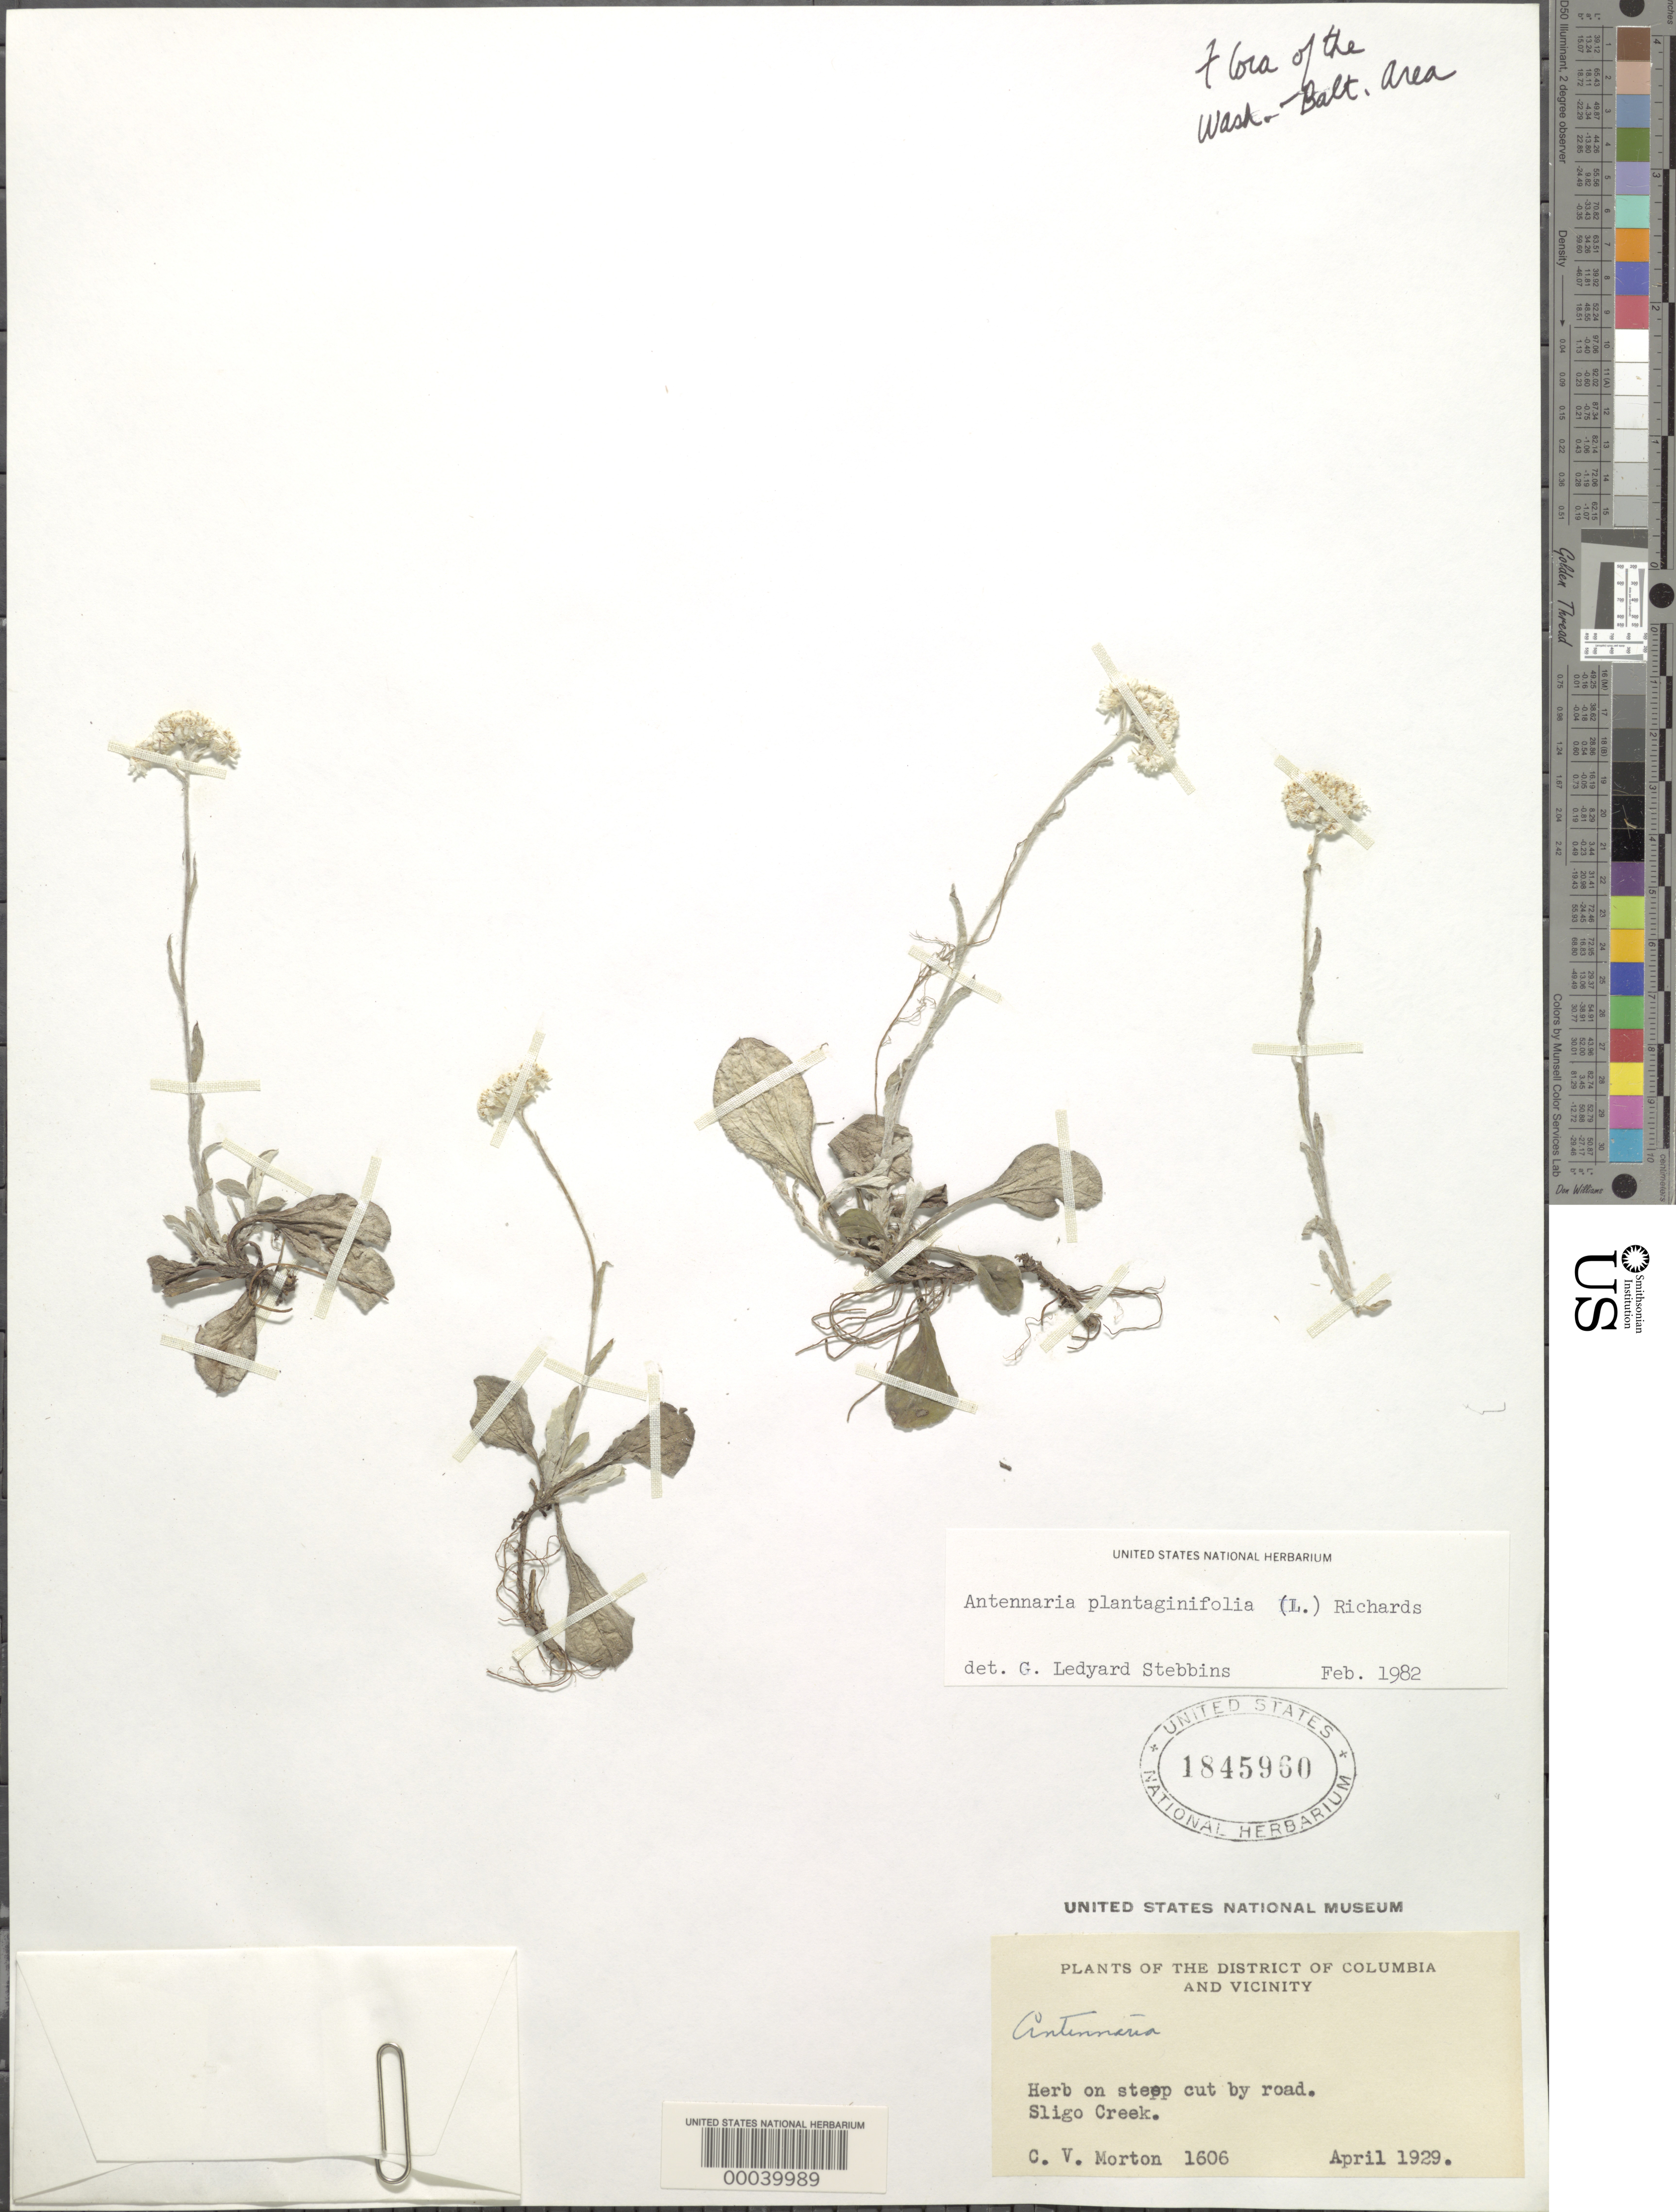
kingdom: Plantae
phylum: Tracheophyta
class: Magnoliopsida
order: Asterales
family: Asteraceae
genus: Antennaria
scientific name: Antennaria plantaginifolia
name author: (L.) Richardson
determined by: Stebbins, G. L.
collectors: C. V. Morton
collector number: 1606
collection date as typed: Apr 1929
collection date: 1929-04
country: United States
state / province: District of Columbia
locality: Sligo Creek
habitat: Steep cut by road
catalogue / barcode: US 1845960